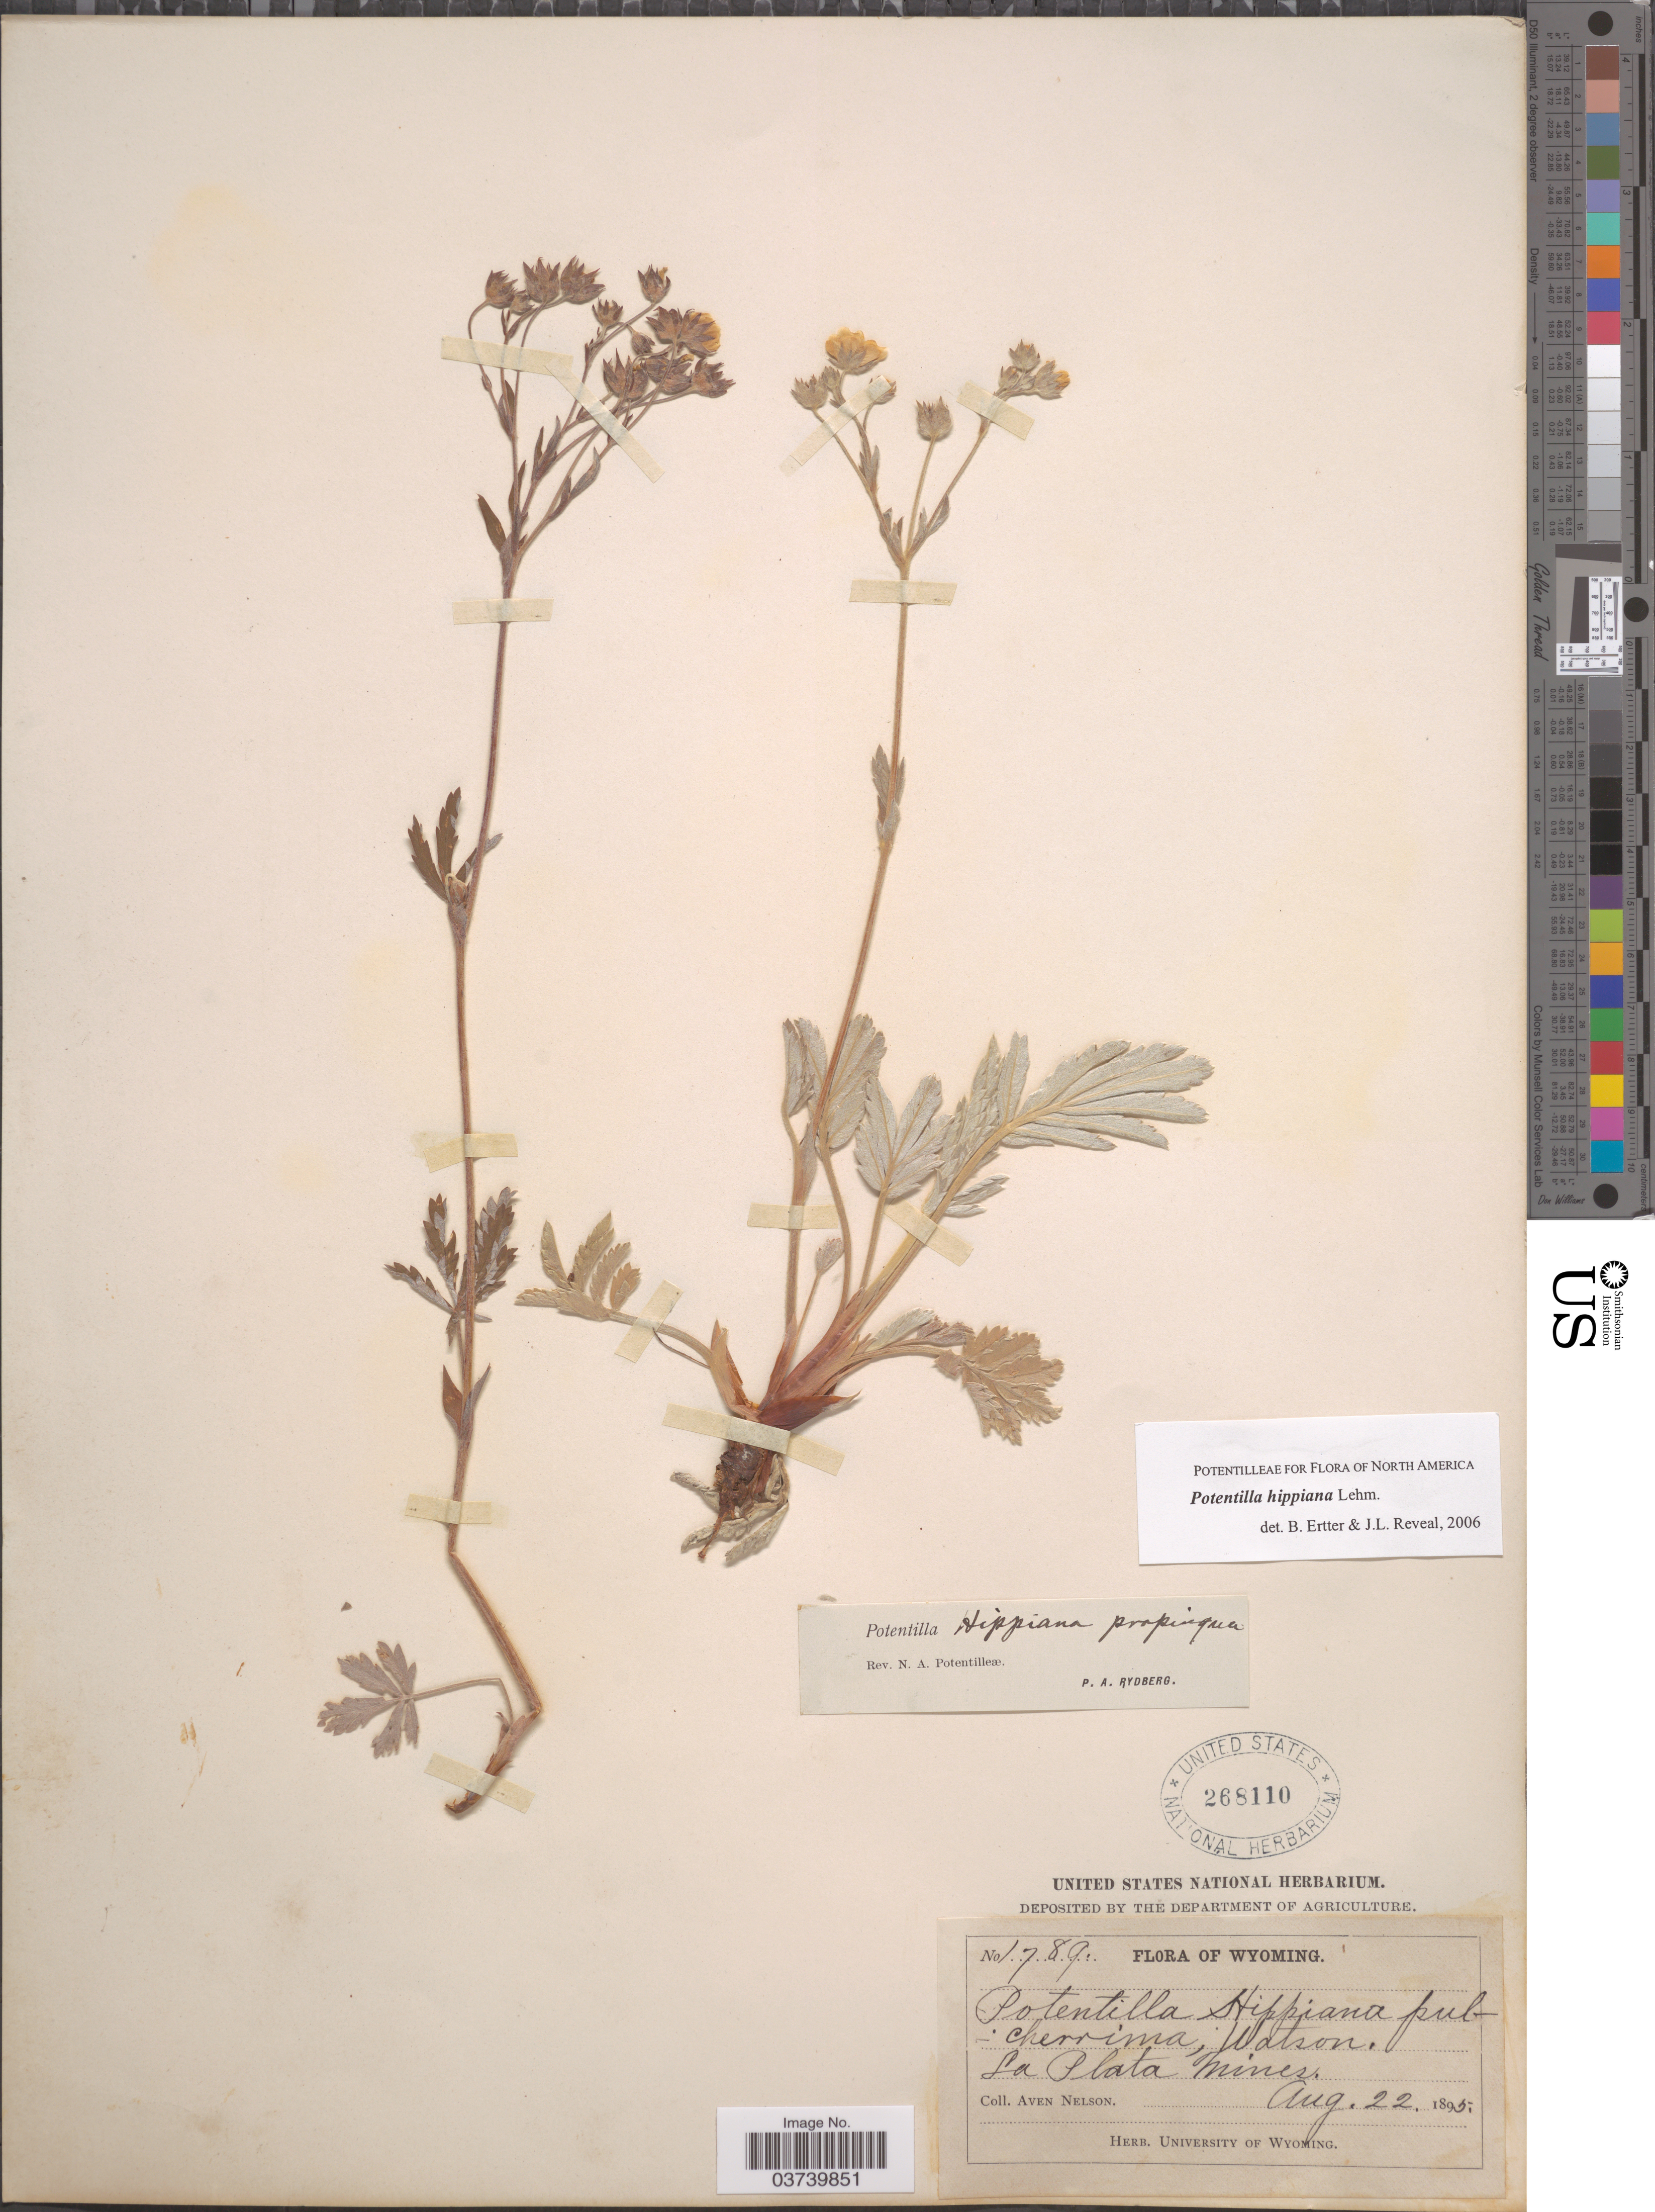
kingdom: Plantae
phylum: Tracheophyta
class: Magnoliopsida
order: Rosales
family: Rosaceae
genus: Potentilla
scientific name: Potentilla hippiana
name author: Lehm.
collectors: A. Nelson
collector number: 1789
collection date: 1895-08-22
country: United States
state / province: Wyoming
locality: La Plata Mines.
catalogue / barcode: US 268110